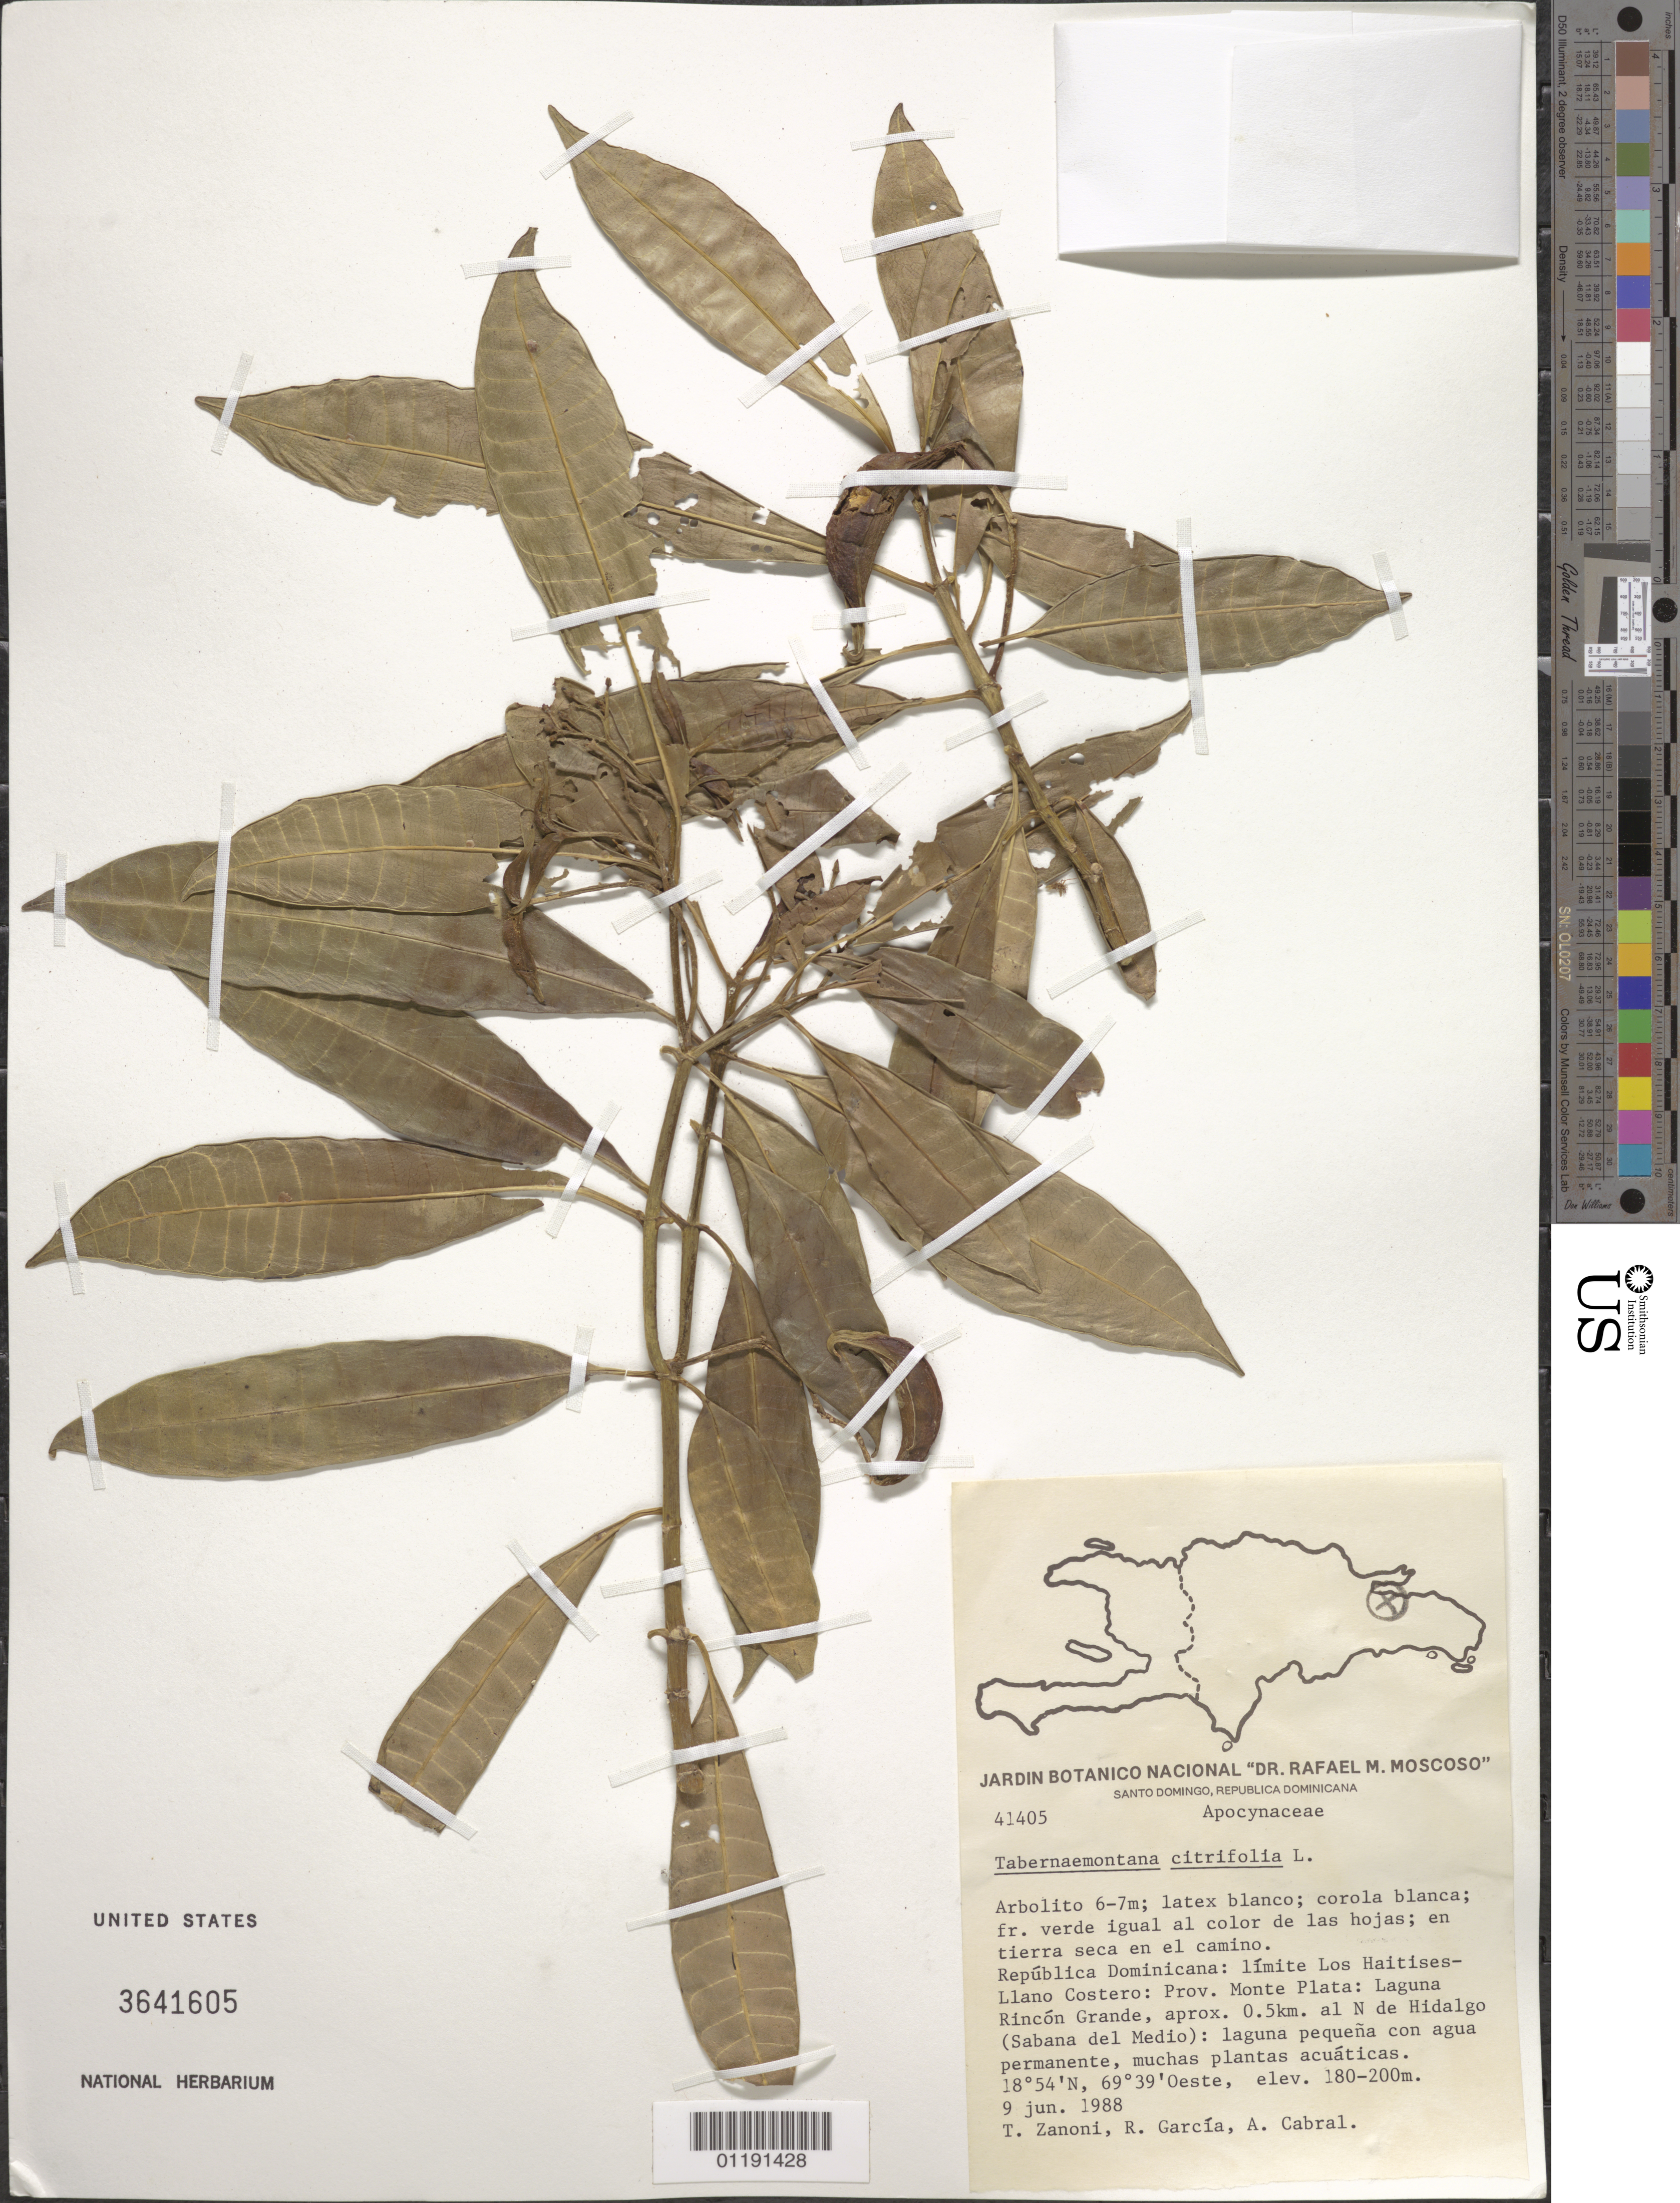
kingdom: Plantae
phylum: Tracheophyta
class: Magnoliopsida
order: Gentianales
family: Apocynaceae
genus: Tabernaemontana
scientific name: Tabernaemontana citrifolia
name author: L.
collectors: T. A. Zanoni, R. G. García & A. Cabral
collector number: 41405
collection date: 1988-06-09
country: Dominican Republic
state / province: Monte Plata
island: Hispaniola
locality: Limit Los Haitises Llano costero. Laguna Rincón Grande, approx. 0.5 km N of Hidalgo (Sabana del Medio).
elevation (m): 180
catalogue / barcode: US 3641605